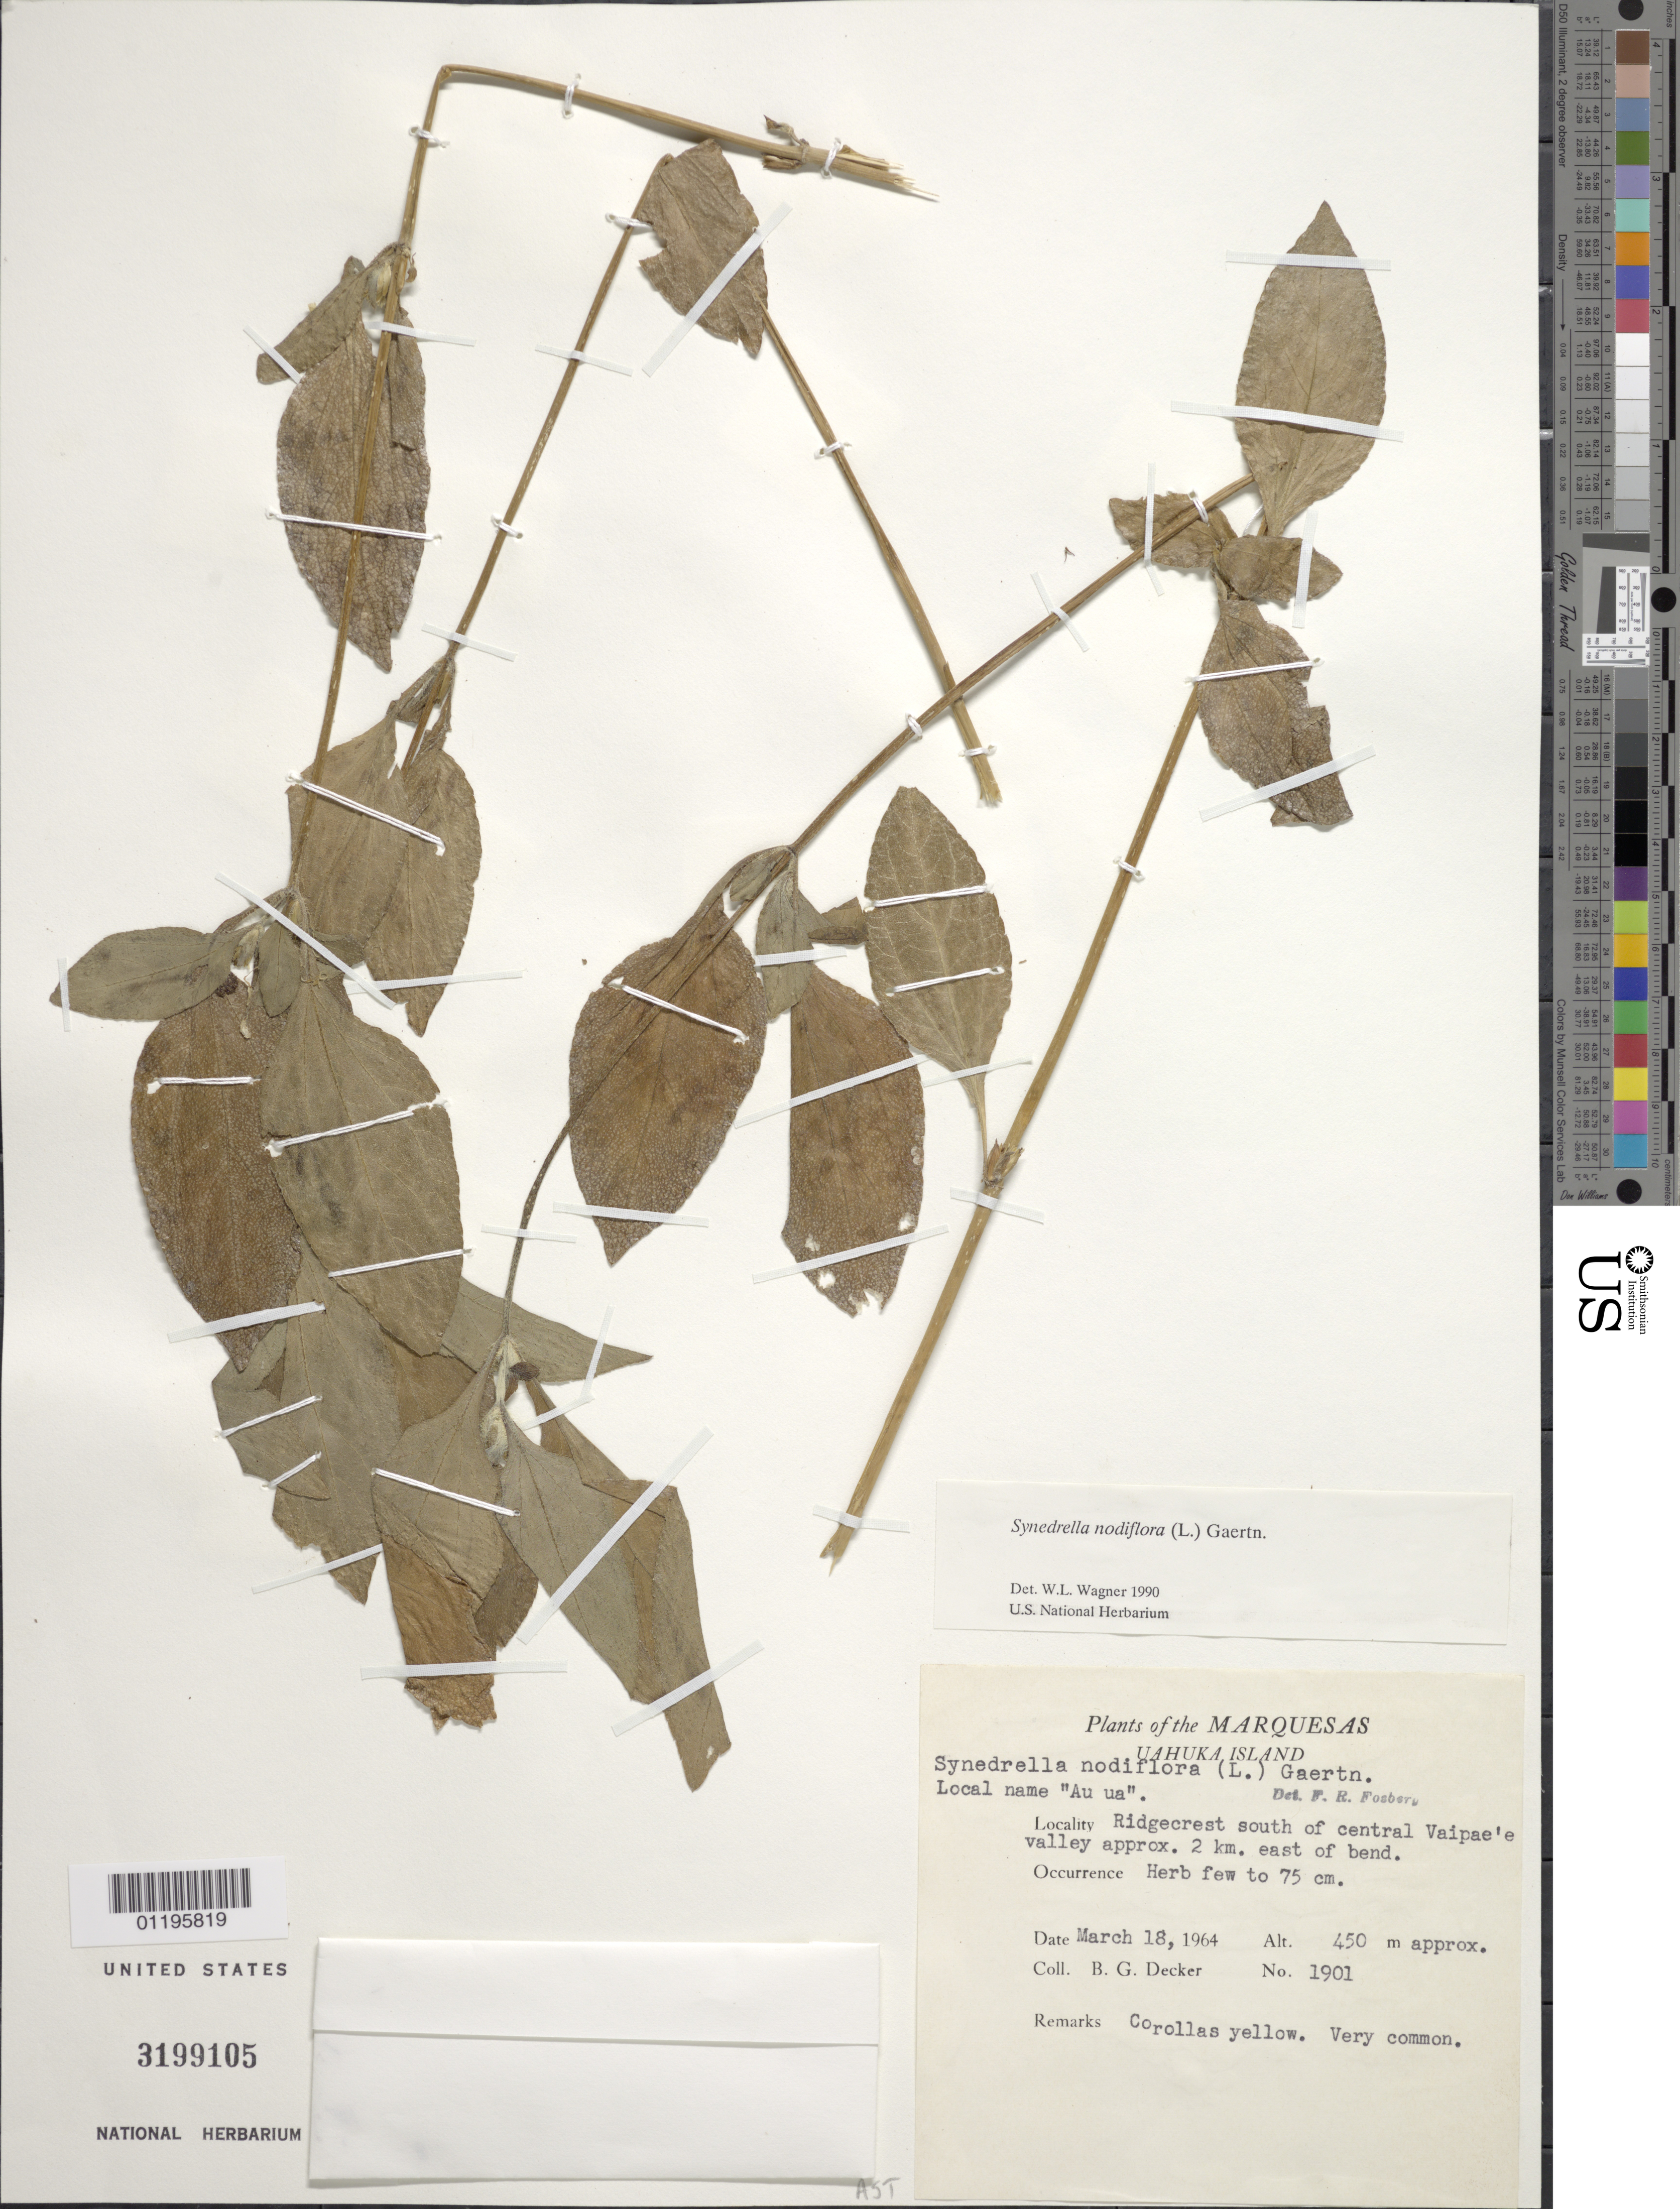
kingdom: Plantae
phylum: Tracheophyta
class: Magnoliopsida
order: Asterales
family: Asteraceae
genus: Synedrella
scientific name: Synedrella nodiflora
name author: (L.) Gaertn.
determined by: Wagner, W. L., (BOT), Smithsonian Institution - National Museum of Natural History (UNITED STATES)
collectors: B. G. Decker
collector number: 1901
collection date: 1964-03-18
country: French Polynesia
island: Ua Huka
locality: ridge S of central Vaipae'e Valley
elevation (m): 450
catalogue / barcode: US 3199105